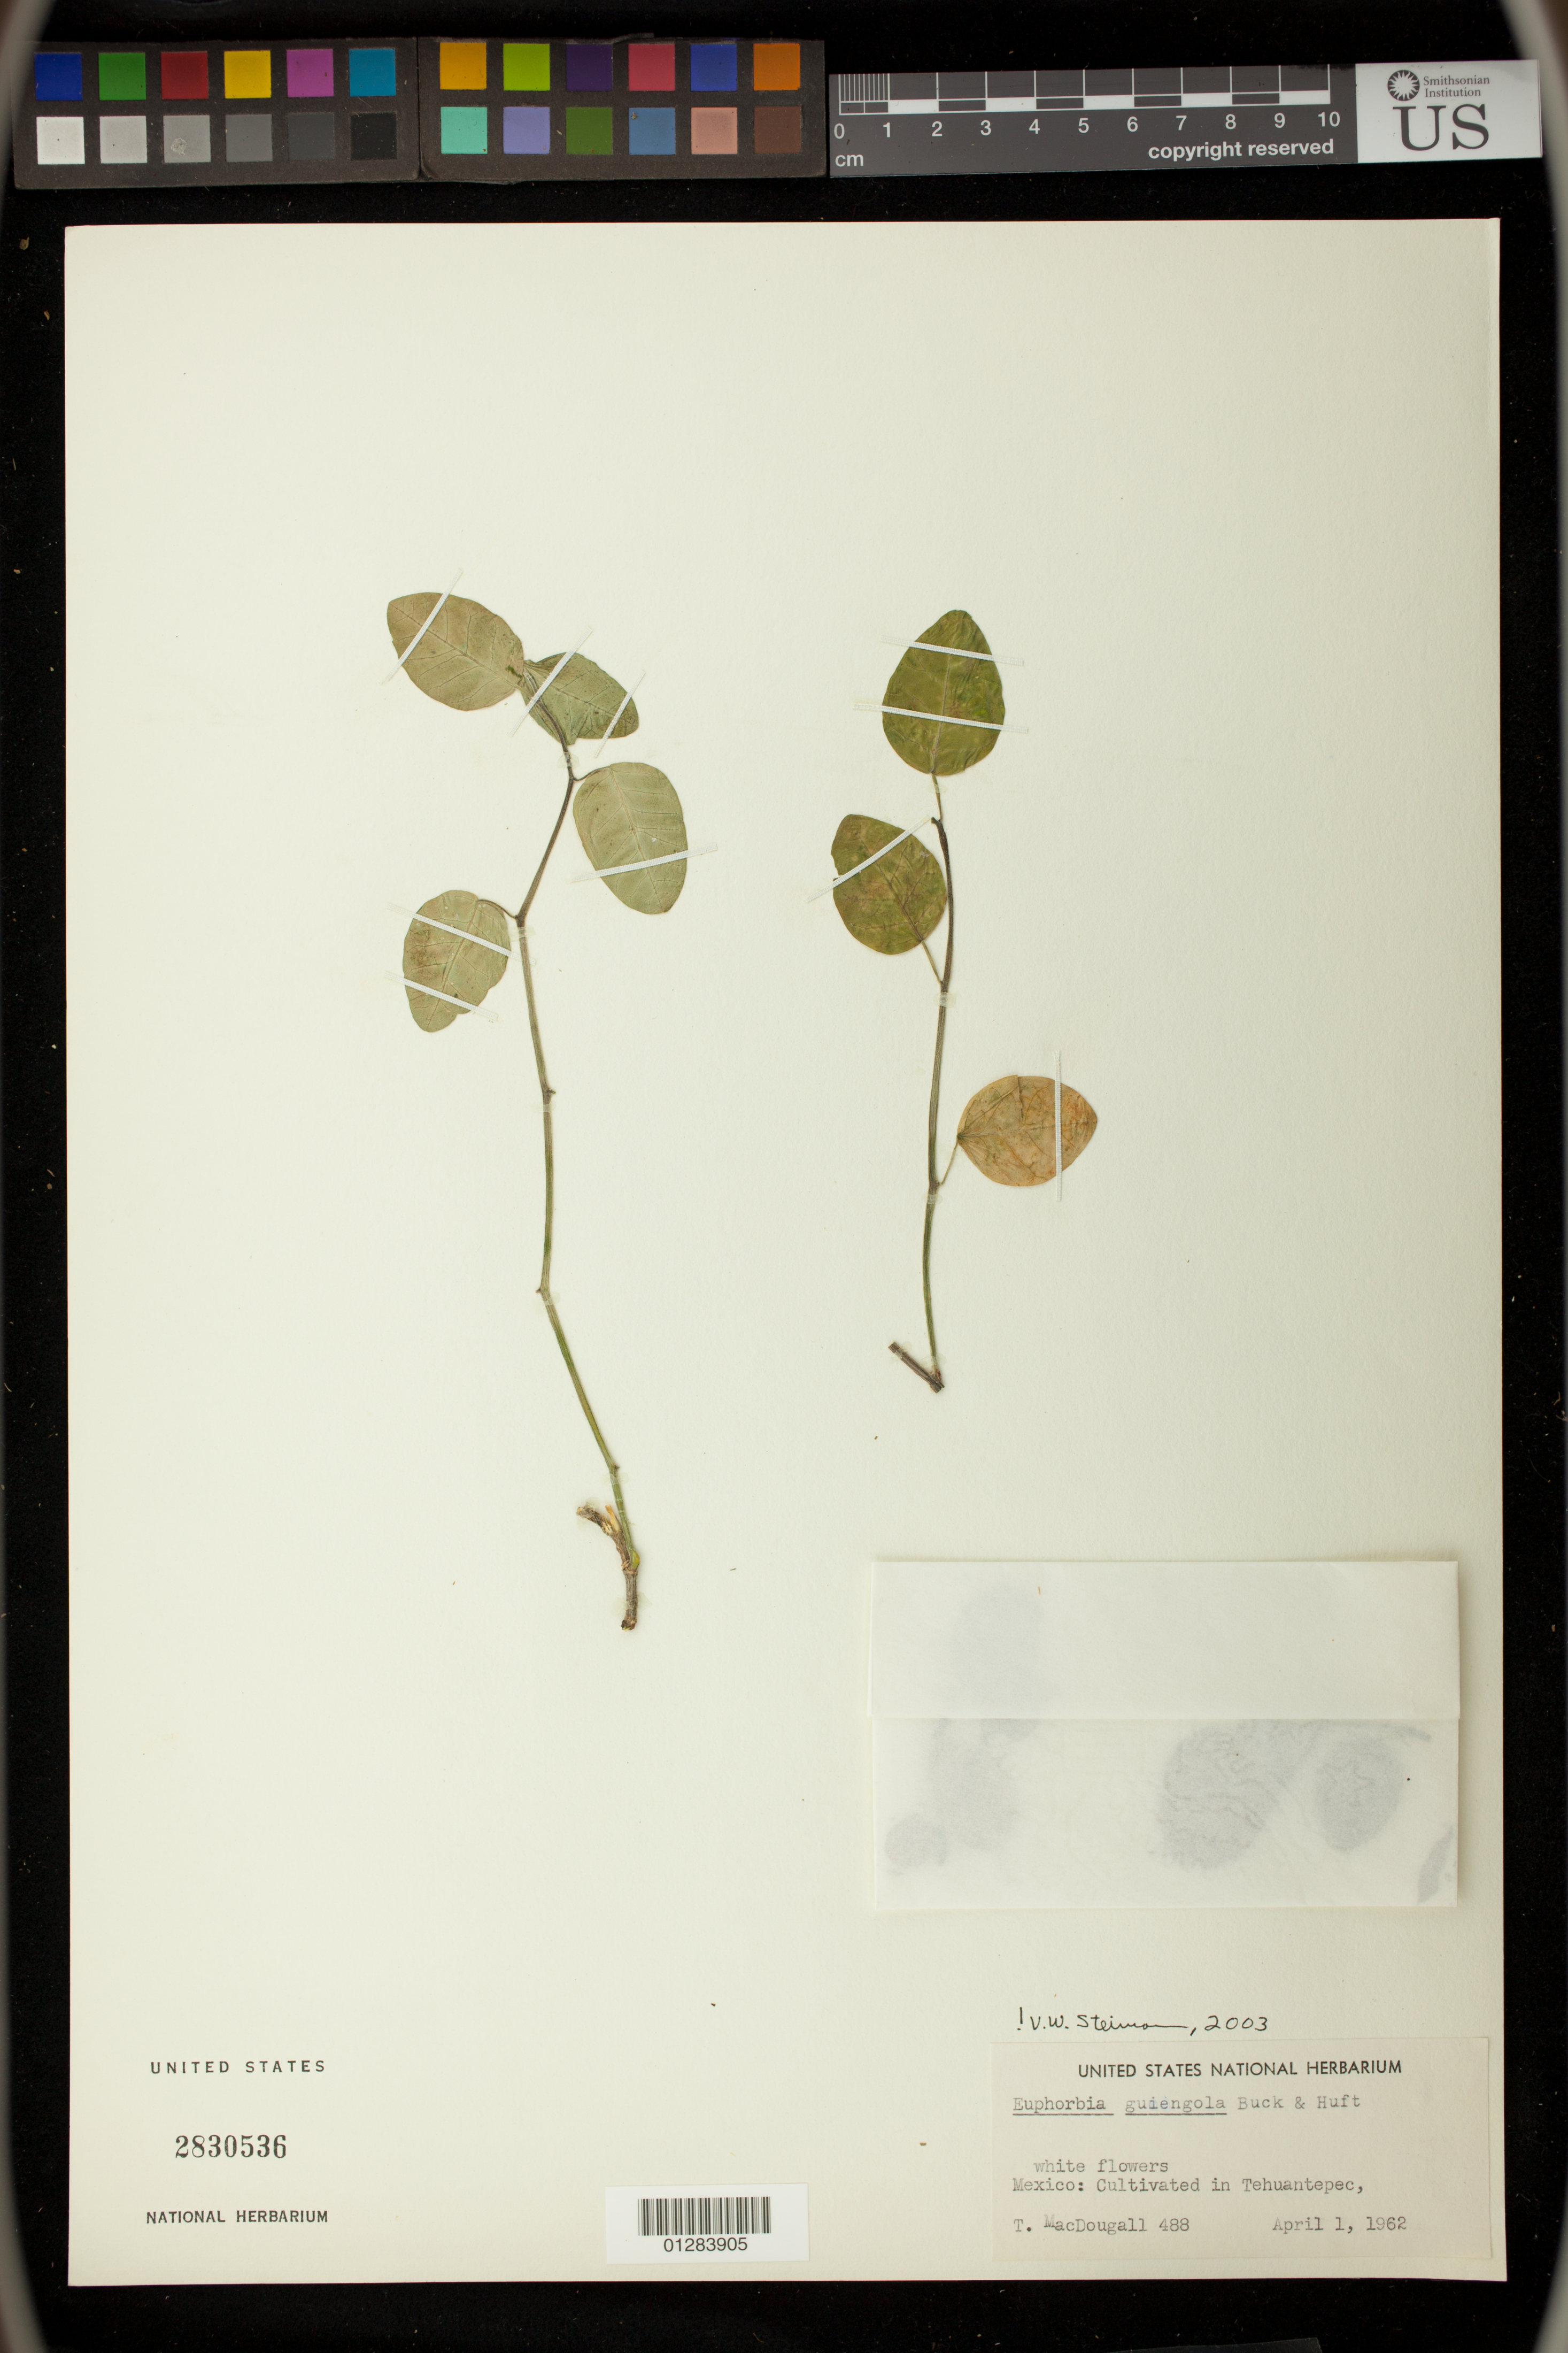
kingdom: Plantae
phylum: Tracheophyta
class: Magnoliopsida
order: Malpighiales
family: Euphorbiaceae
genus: Euphorbia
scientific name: Euphorbia guiengola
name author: W.R. Buck & Huft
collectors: T. B. MacDougall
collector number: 488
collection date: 1962-04-01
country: Mexico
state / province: Oaxaca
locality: Cultivated in Tehuantepec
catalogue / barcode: US 2830536